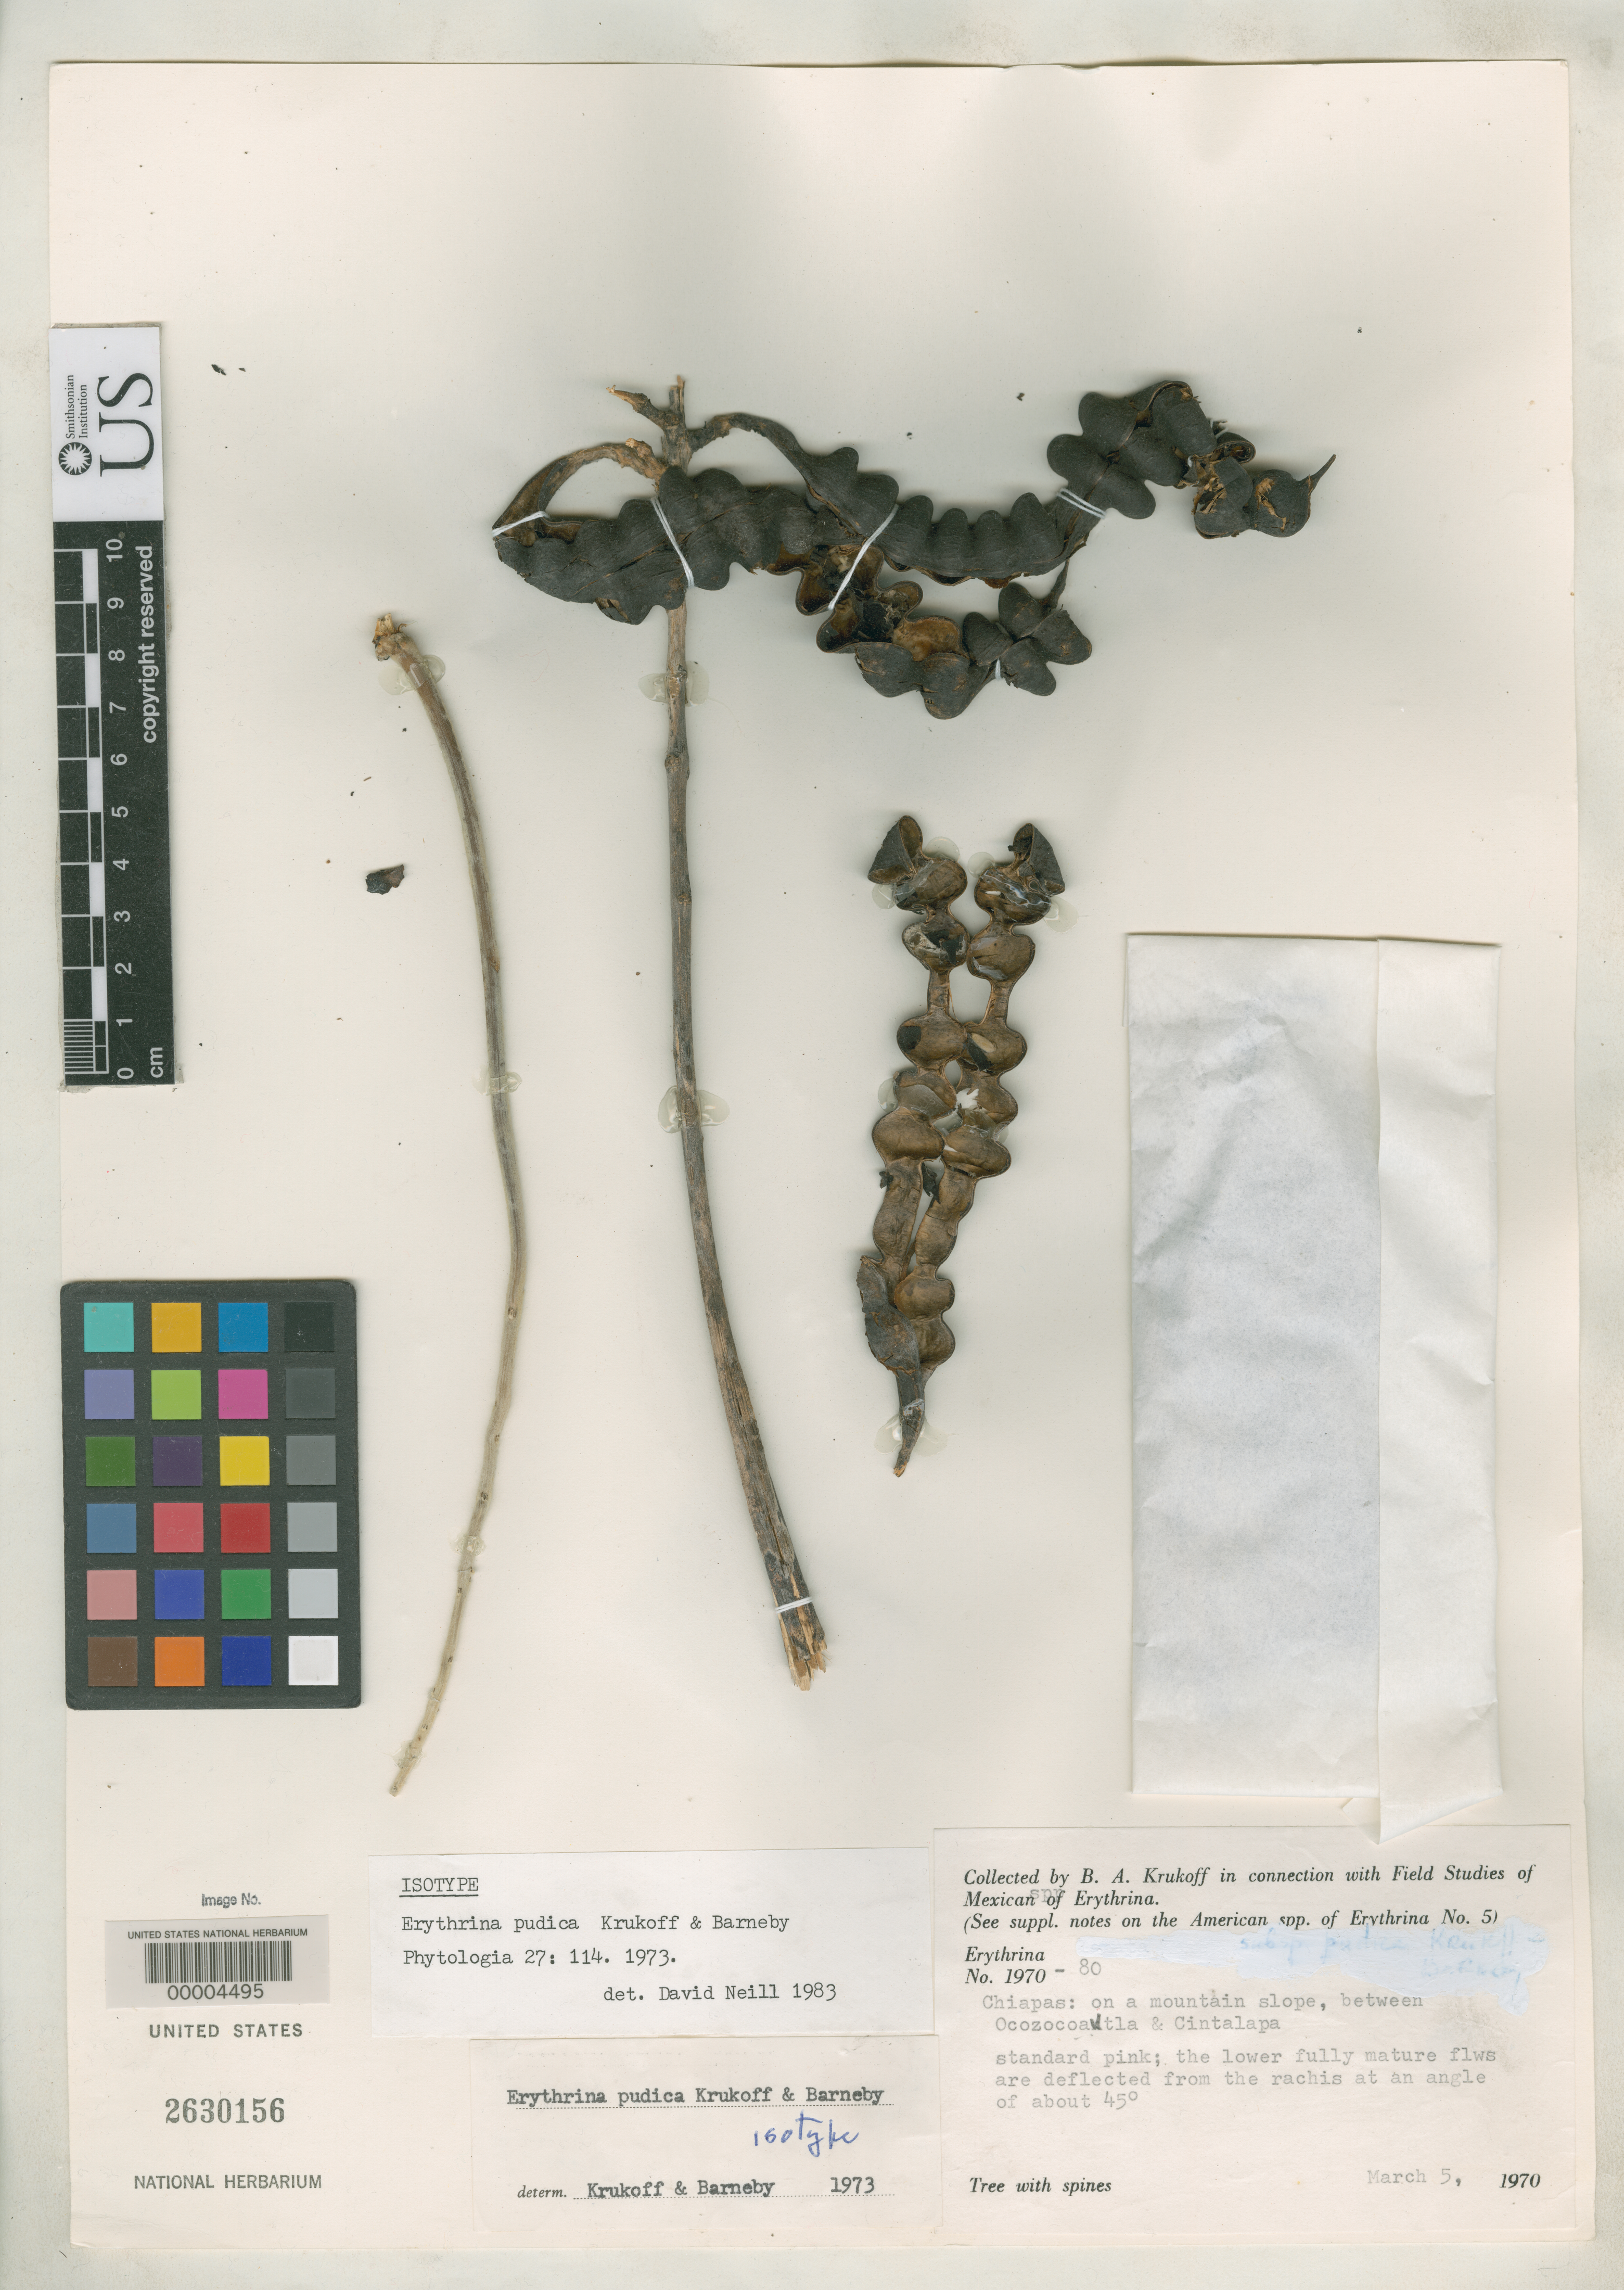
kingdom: Plantae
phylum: Tracheophyta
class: Magnoliopsida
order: Fabales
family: Fabaceae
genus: Erythrina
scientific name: Erythrina pudica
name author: Krukoff & Barneby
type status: Isotype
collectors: B. A. Krukoff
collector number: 1970-80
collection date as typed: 05 Mar 1920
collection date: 1920-03-05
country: Mexico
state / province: Chiapas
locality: Mountain slope between Ocozocoantla and Cintalapa.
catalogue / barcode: US 2630156